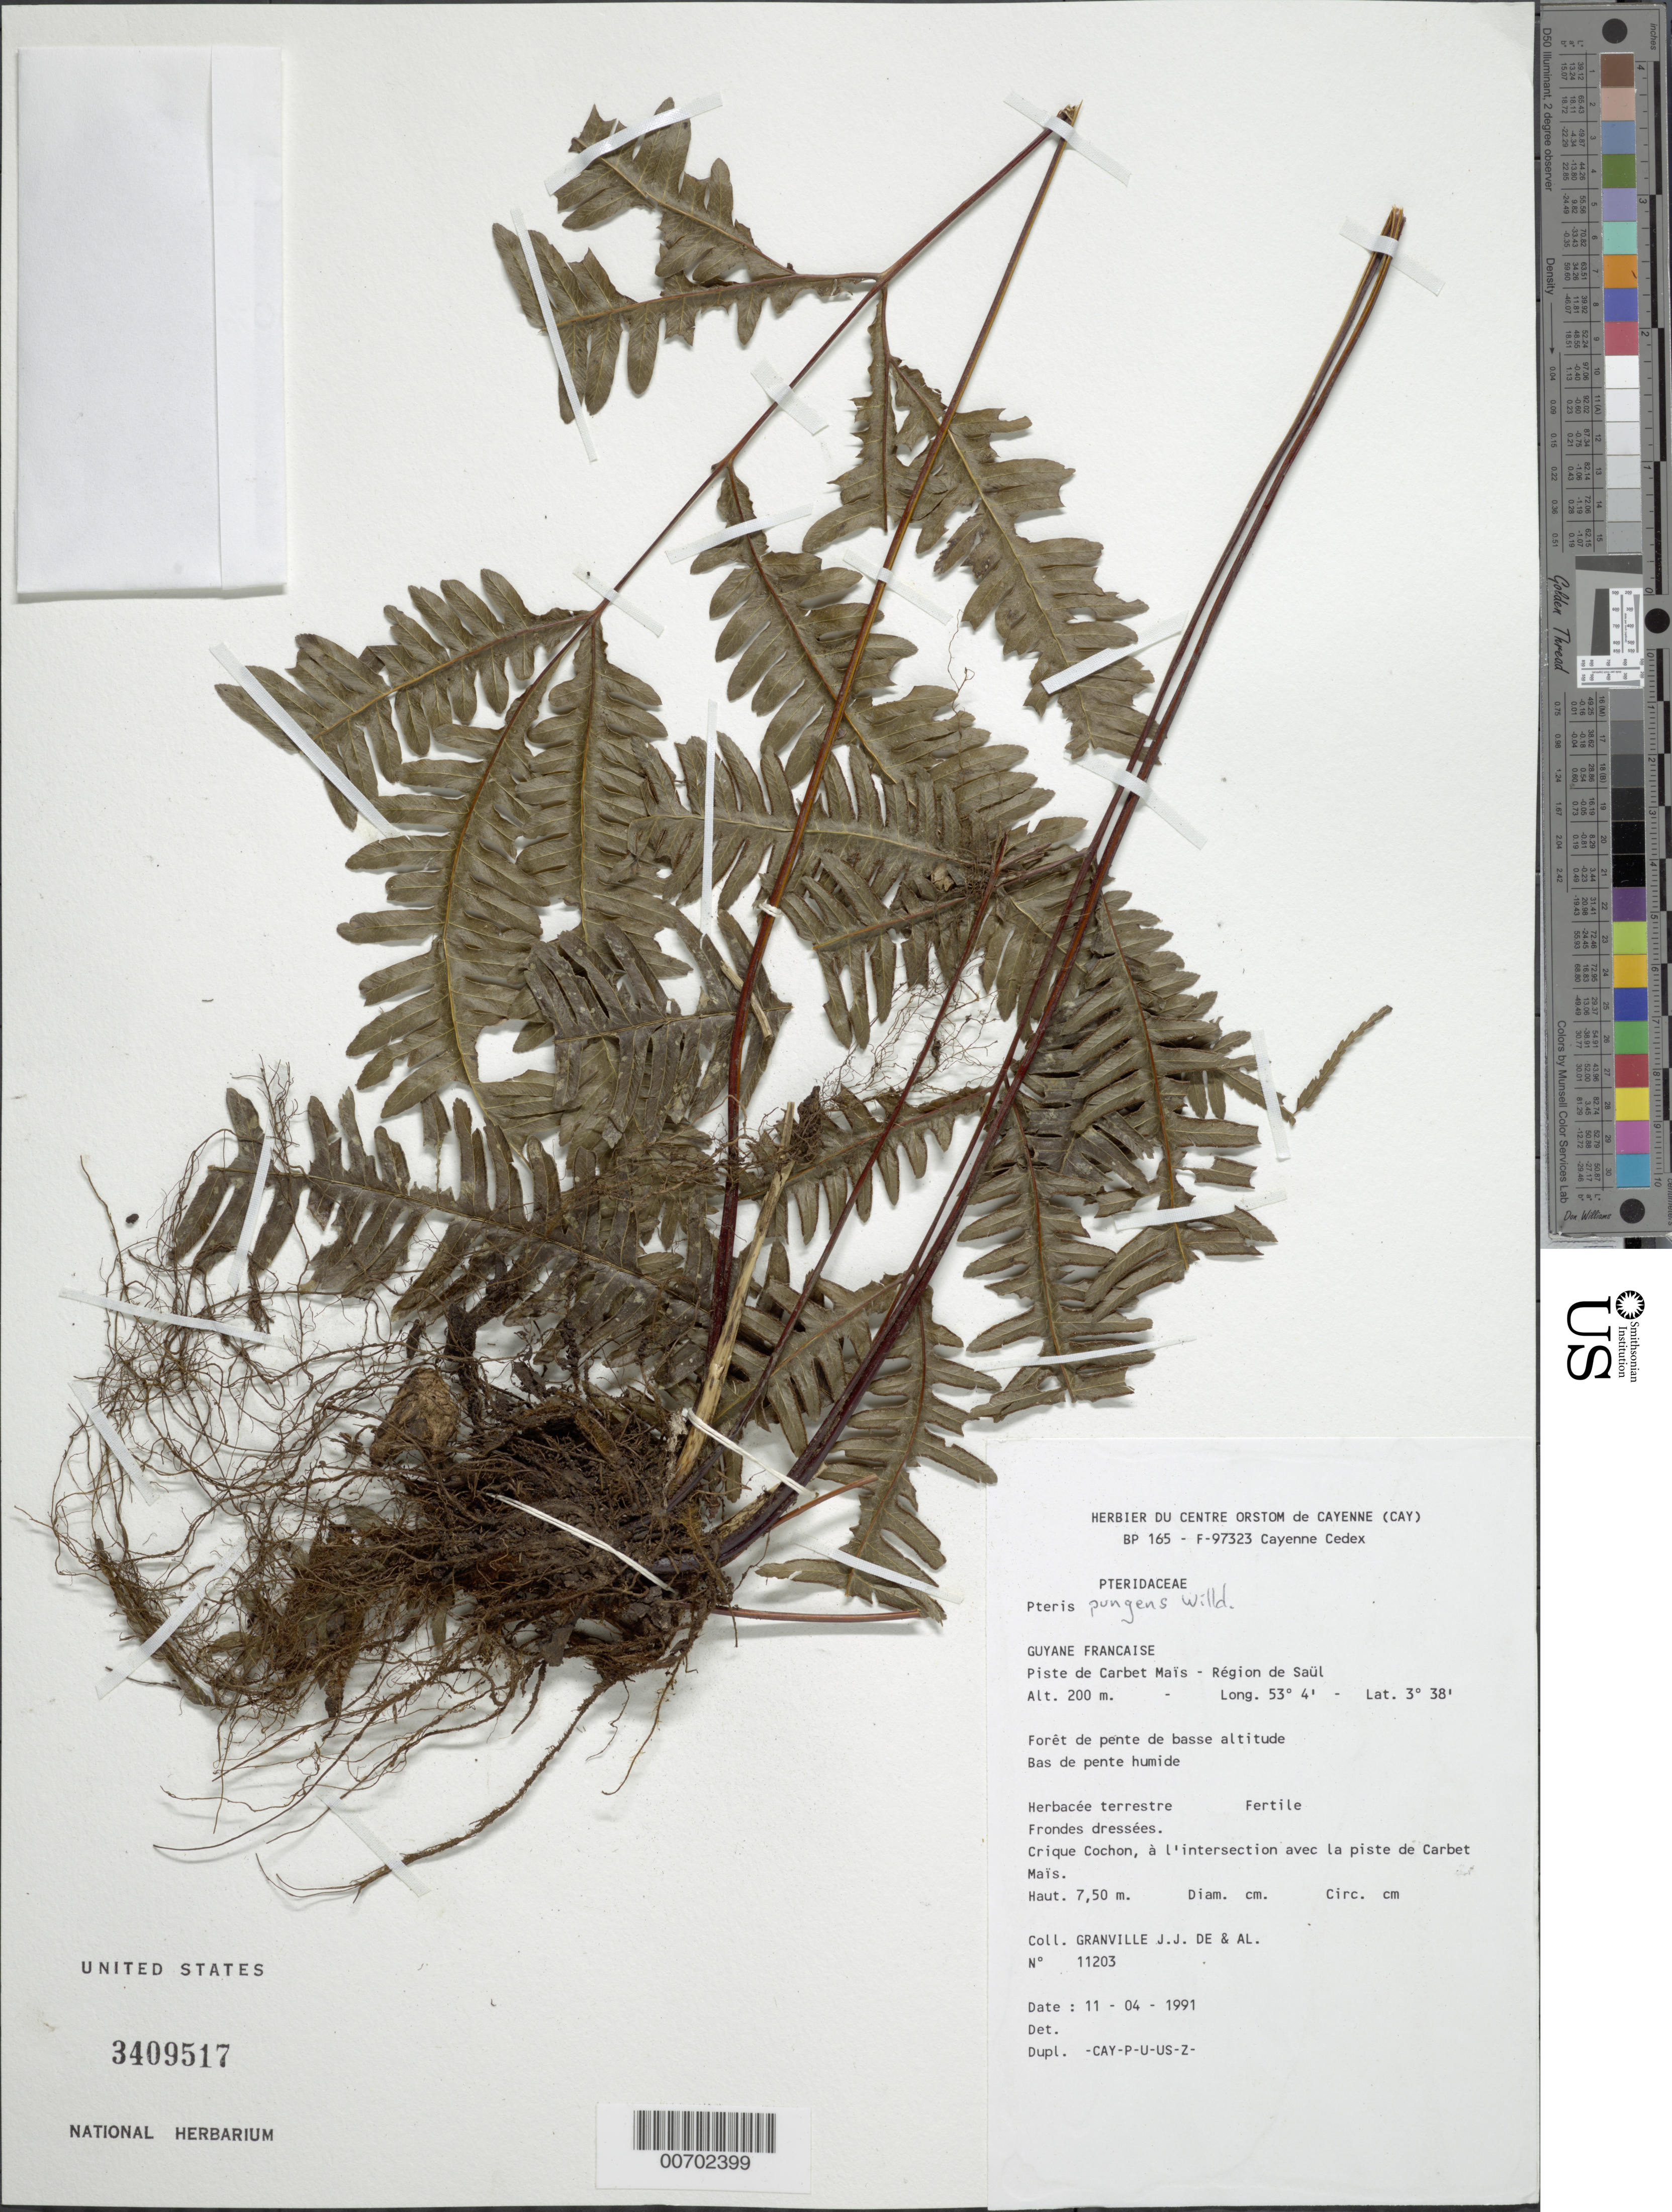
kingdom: Plantae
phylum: Tracheophyta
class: Polypodiopsida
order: Polypodiales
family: Pteridaceae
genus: Pteris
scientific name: Pteris pungens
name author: Willd.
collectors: J.-J. de Granville et al.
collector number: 11203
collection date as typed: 11-Apr-91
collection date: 1991-04-11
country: French Guiana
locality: Saül, Piste de Carbet Maïs, Crique Cochon at junc. with Carbet Mais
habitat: Low, slope forest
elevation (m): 200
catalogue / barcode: US 3409517